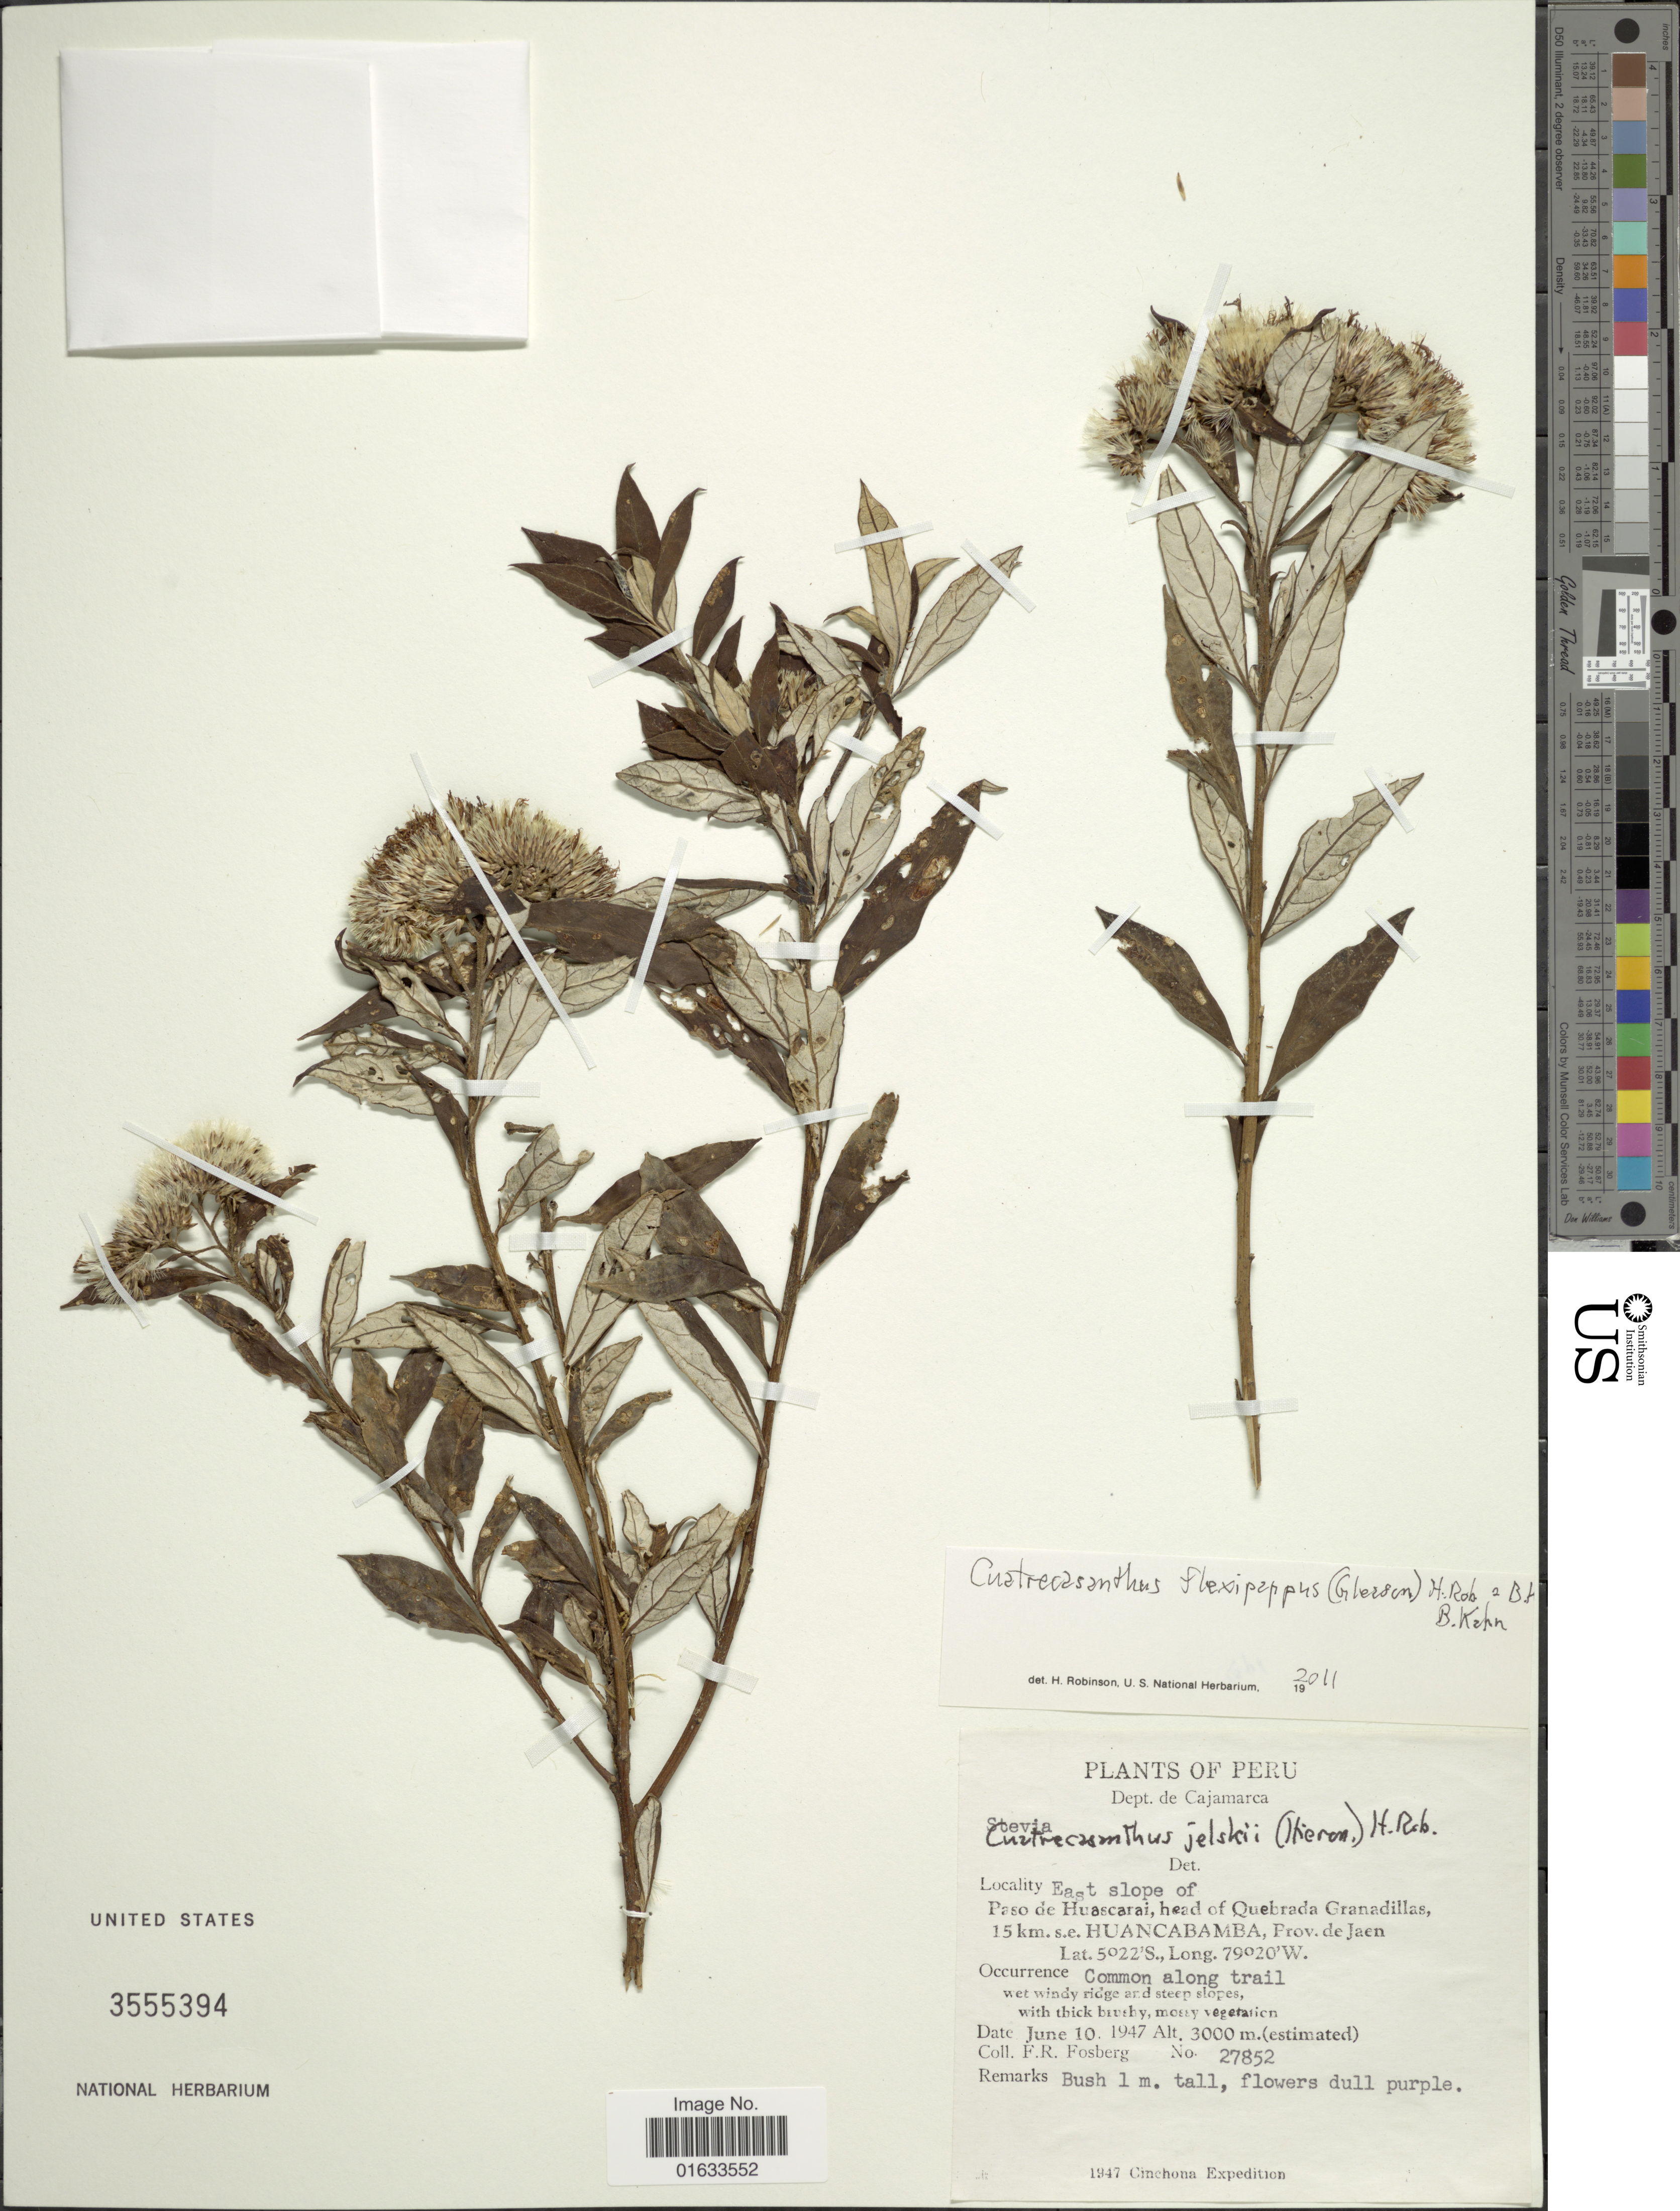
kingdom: Plantae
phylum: Tracheophyta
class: Magnoliopsida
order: Asterales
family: Asteraceae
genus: Cuatrecasanthus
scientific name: Cuatrecasanthus flexipappus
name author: (Gleason) H. Rob.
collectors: F. R. Fosberg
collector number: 27852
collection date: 1947-06-10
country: Peru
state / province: Cajamarca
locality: Dept. de Cajamarca. East slope of Paso de Huascarai, head of Quebrada Granadillas, 15 km. s.e. Huancabamba, Prov. de Jaen.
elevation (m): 3000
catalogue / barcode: US 3555394